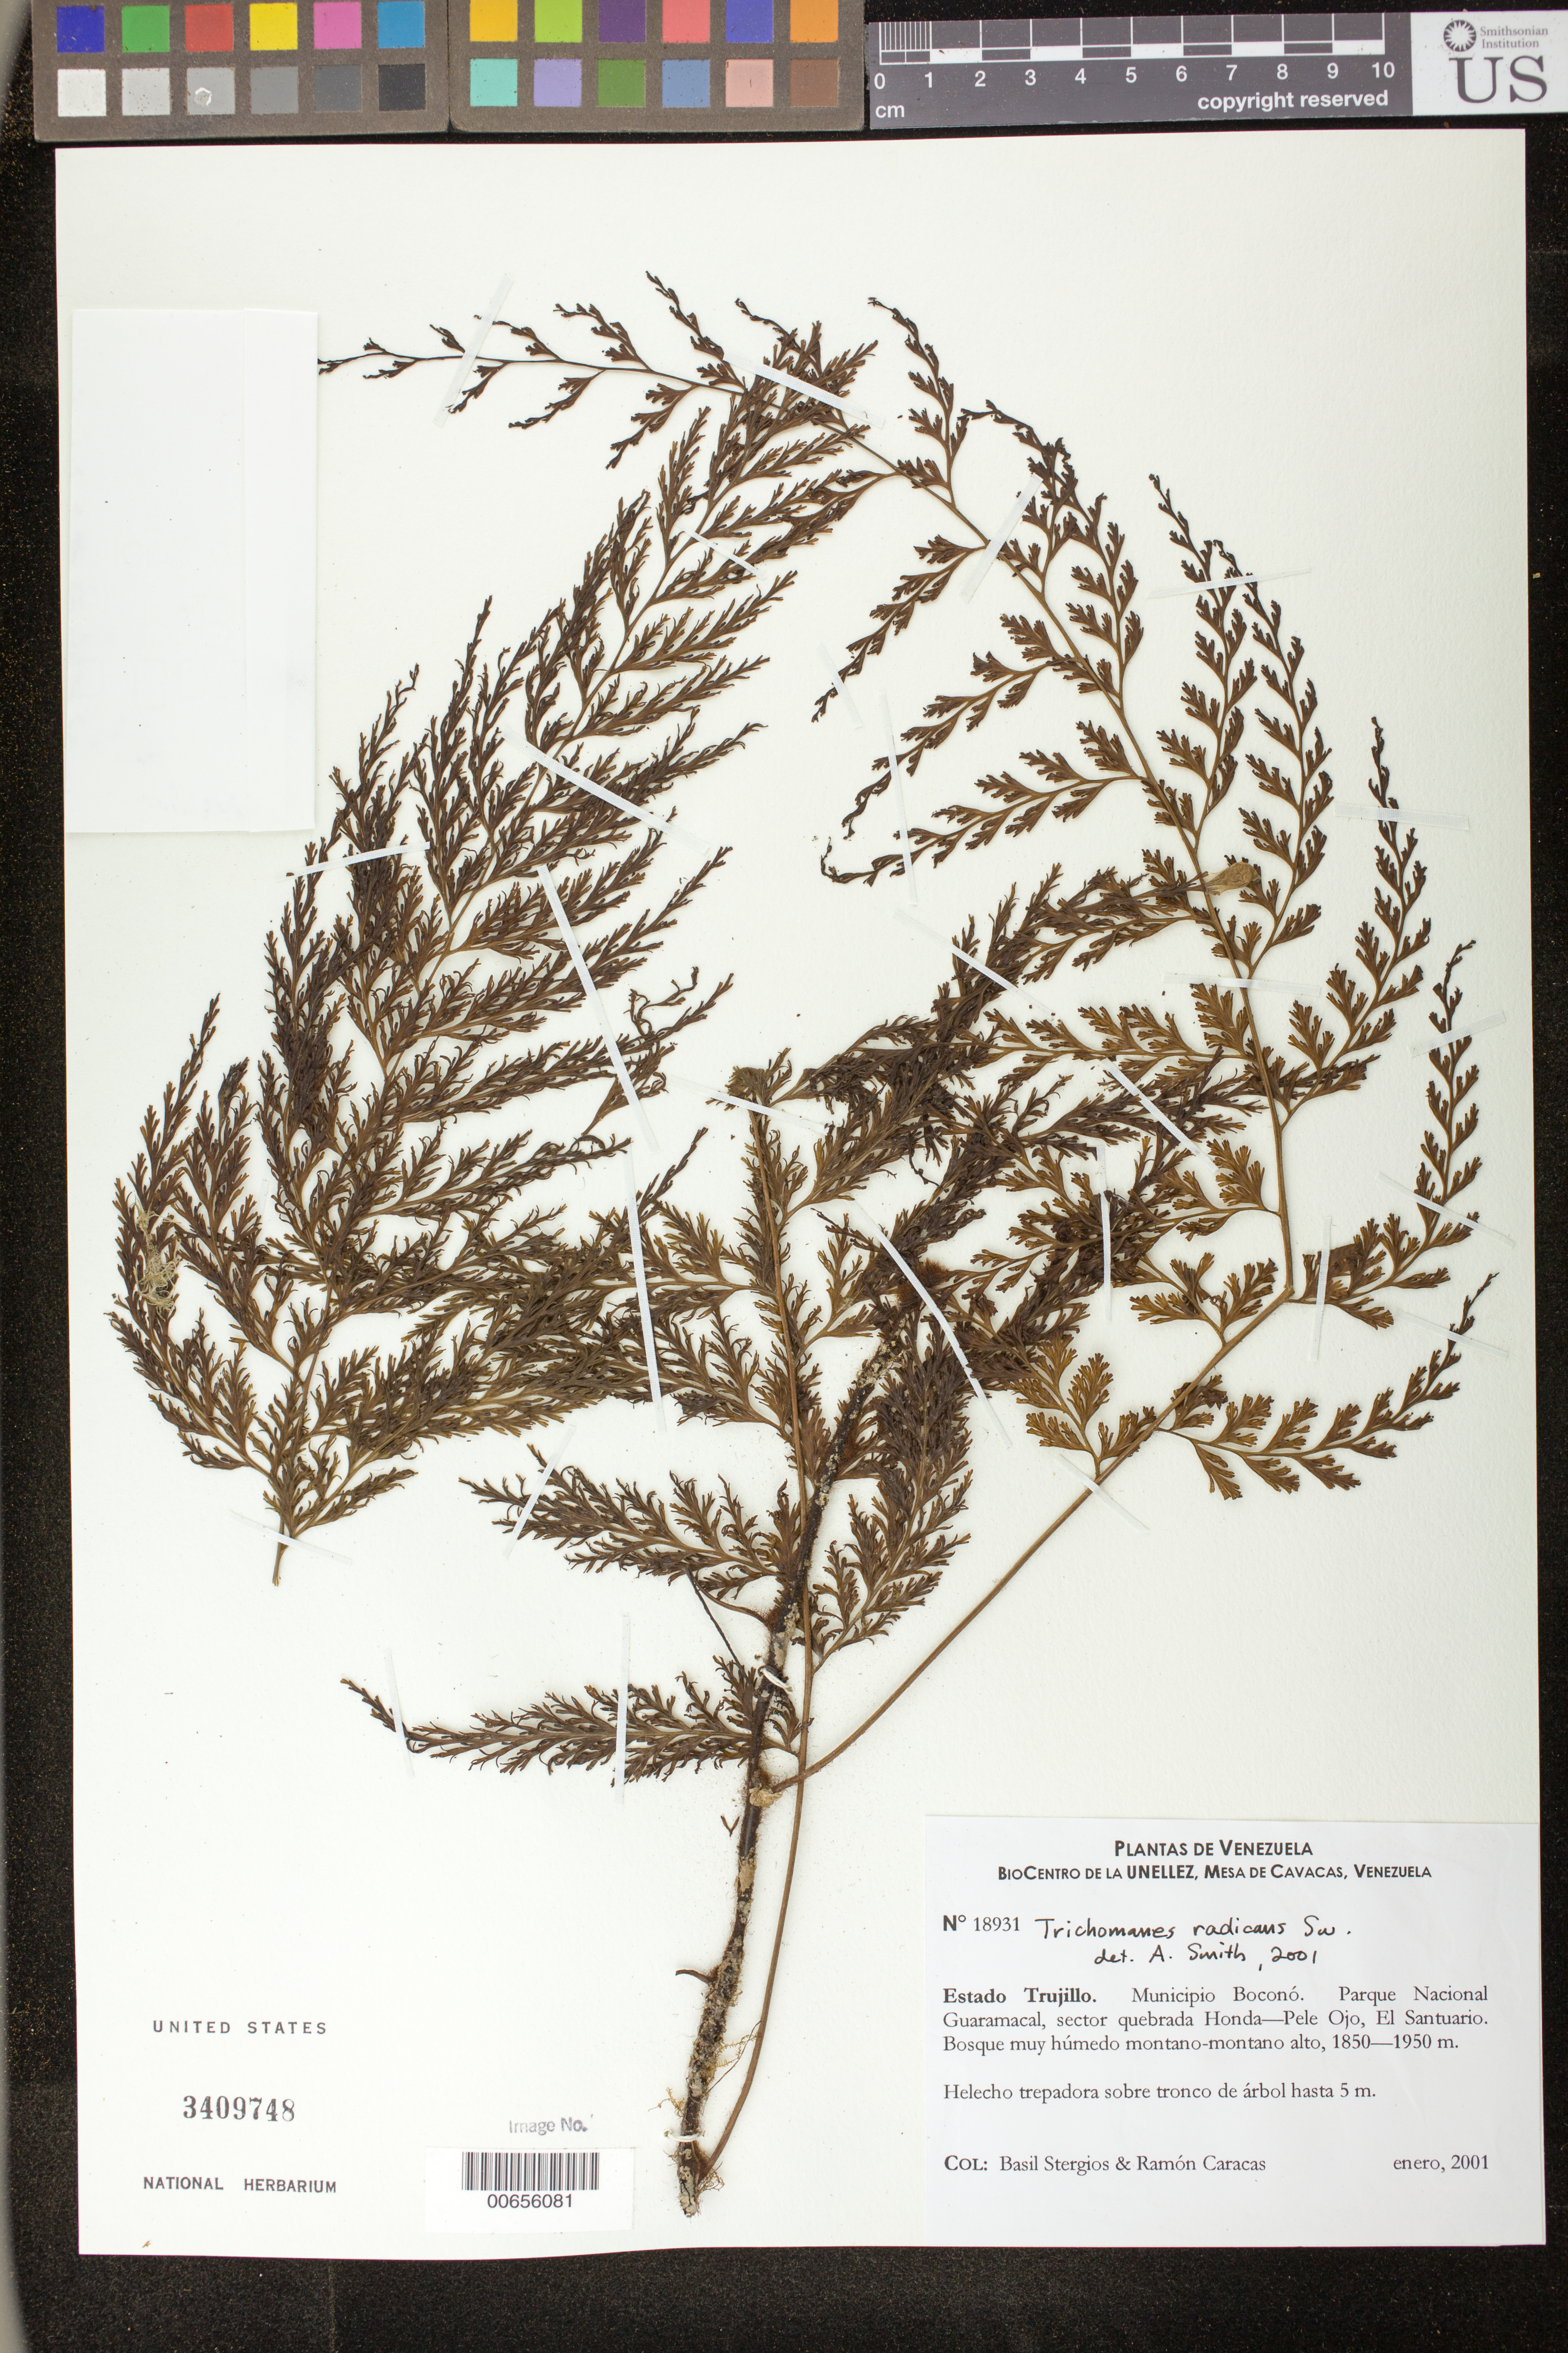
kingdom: Plantae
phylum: Tracheophyta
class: Polypodiopsida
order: Hymenophyllales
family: Hymenophyllaceae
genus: Trichomanes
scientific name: Trichomanes radicans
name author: Sw.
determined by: Smith, Alan R., (UC)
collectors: B. G. Stergios & R. Caracas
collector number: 18931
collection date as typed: Jan 2001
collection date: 2001-01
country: Venezuela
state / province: Trujillo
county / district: Boconó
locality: Parque Nacional Guaramacal, sector quebrada Honda-Pele Ojo, El Santuario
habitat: Bosque muy húmedo montano-montano alto.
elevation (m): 1850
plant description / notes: NY, PORT, UC, US, VEN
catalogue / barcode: US 3409748